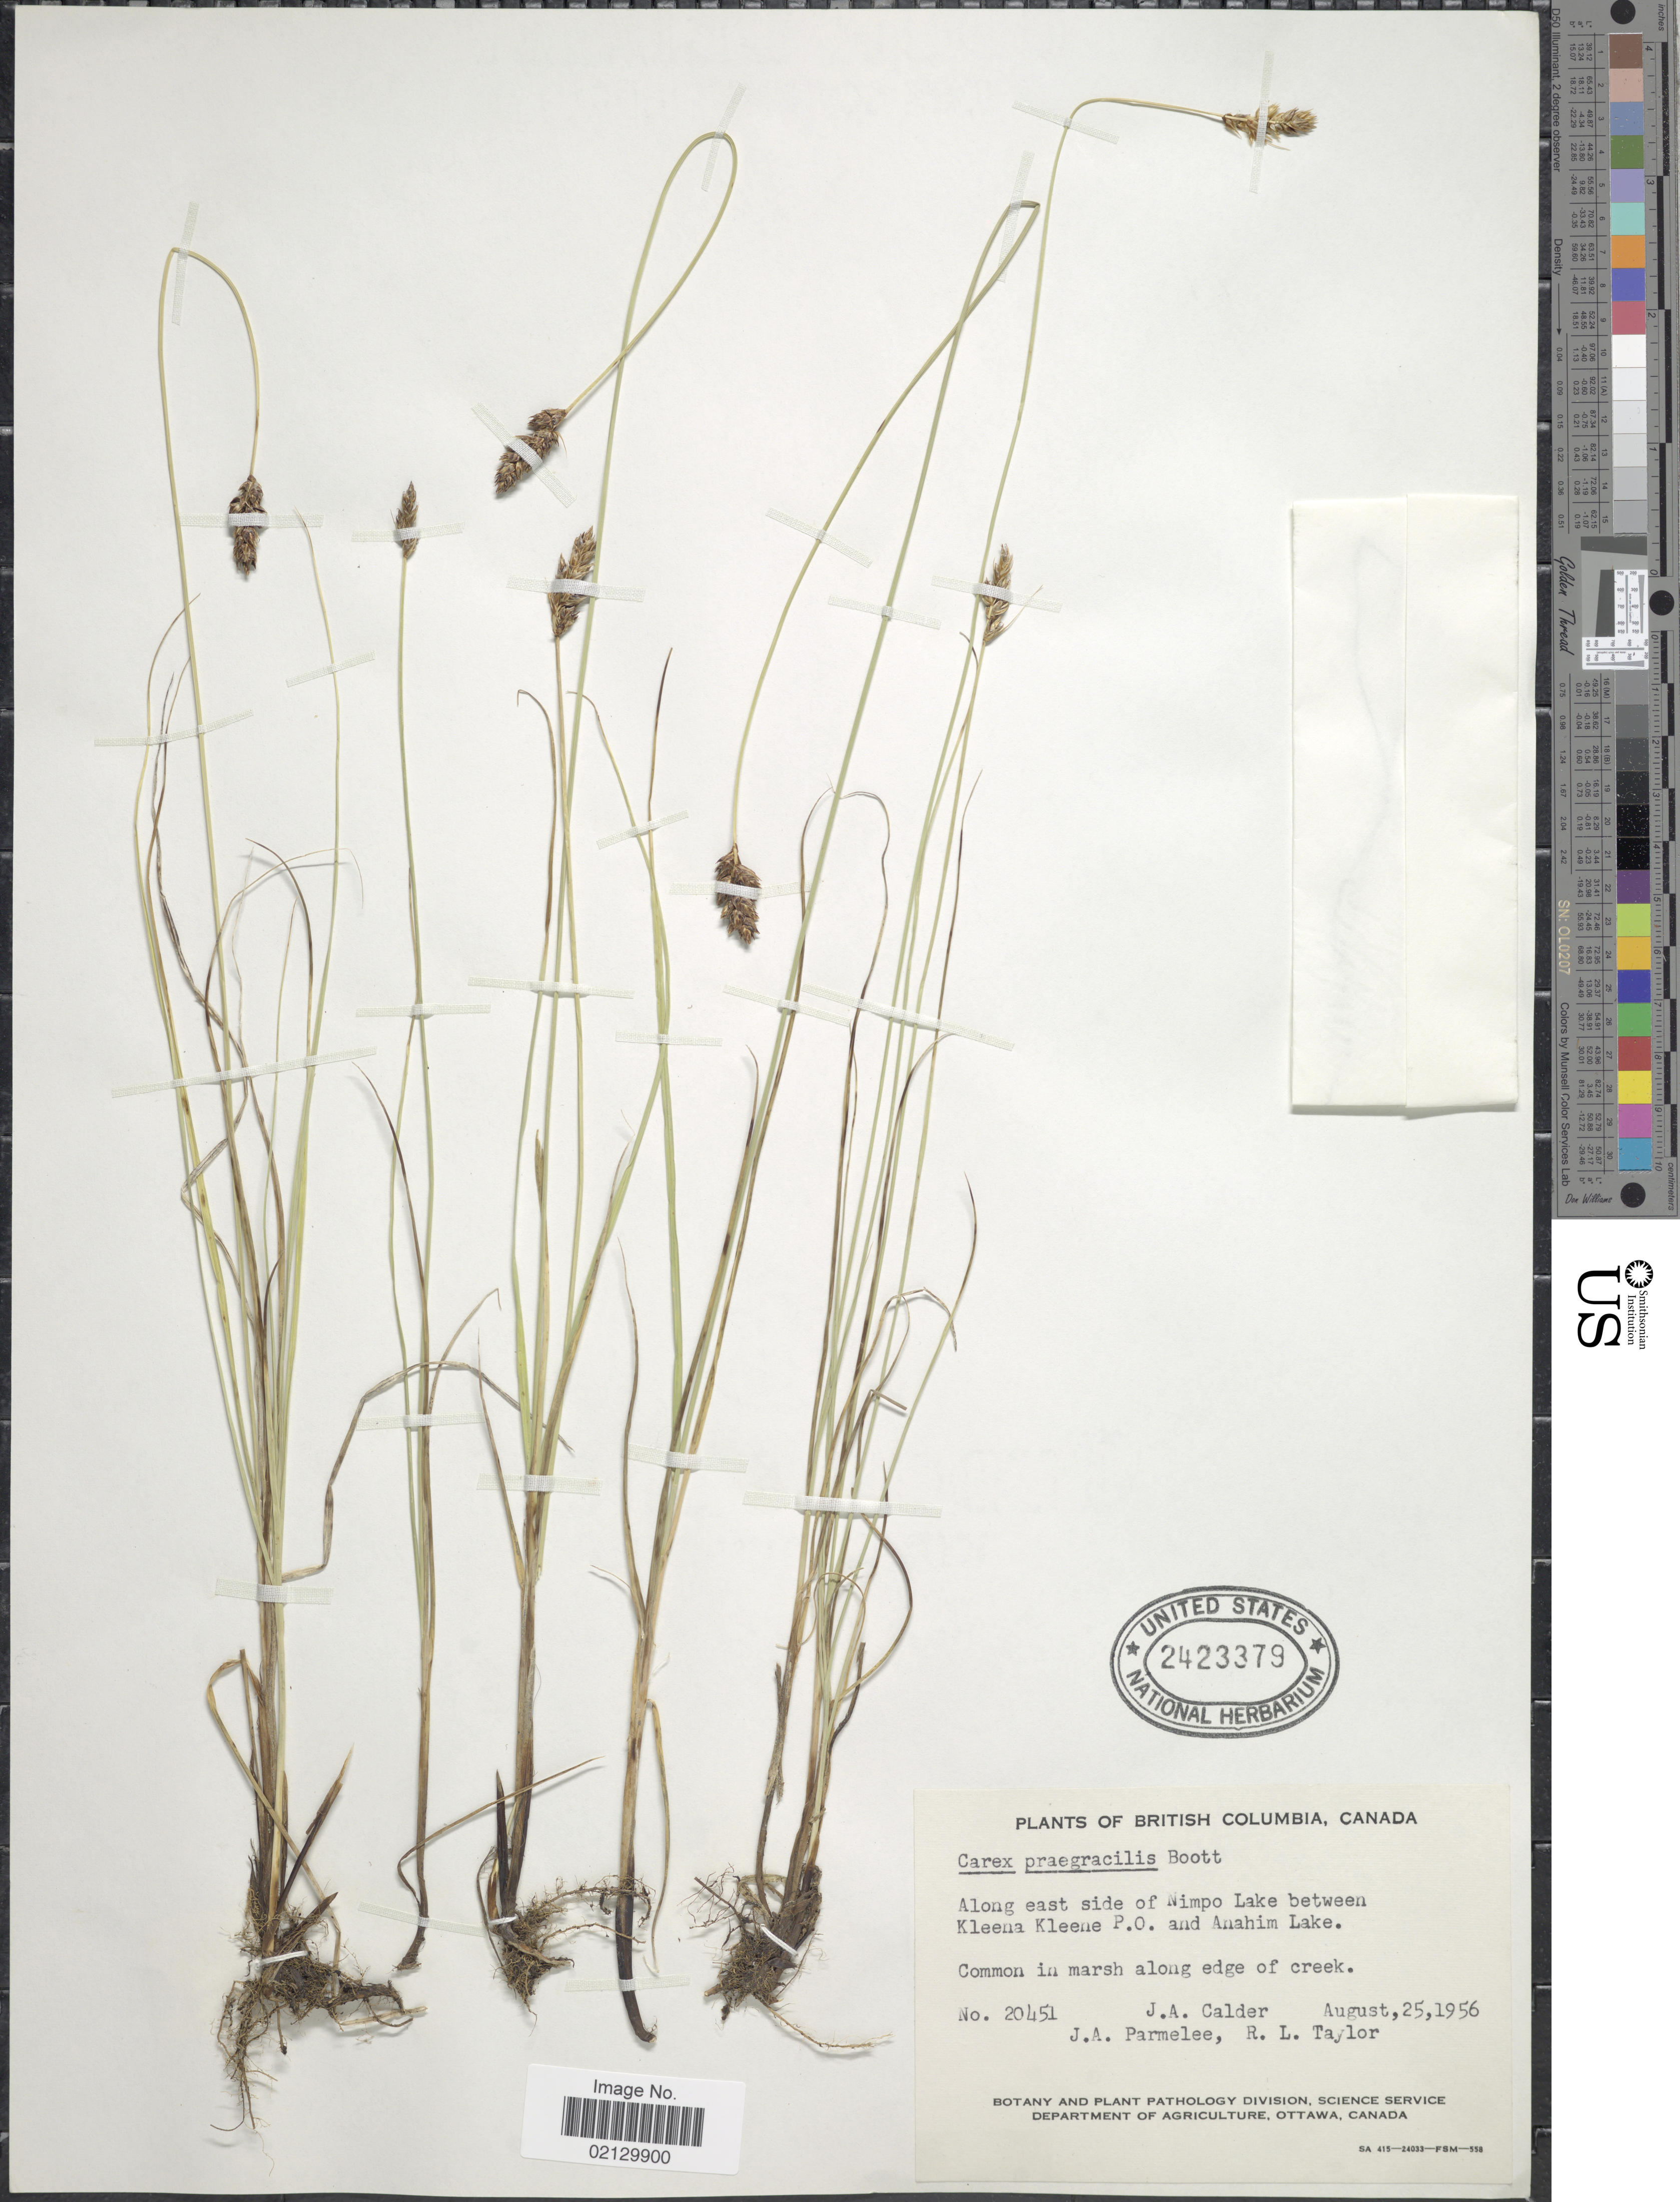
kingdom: Plantae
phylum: Tracheophyta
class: Liliopsida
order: Poales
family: Cyperaceae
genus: Carex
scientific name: Carex praegracilis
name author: W. Boott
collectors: J. A. Calder, J. A. Parmelee & R. Taylor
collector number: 20451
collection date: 1956-08-25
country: Canada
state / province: British Columbia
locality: British Columbia, Canada. Along east side of Nimpo Lake between Kleena Kleene P.O. and Anahim Lake.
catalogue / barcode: US 2423379